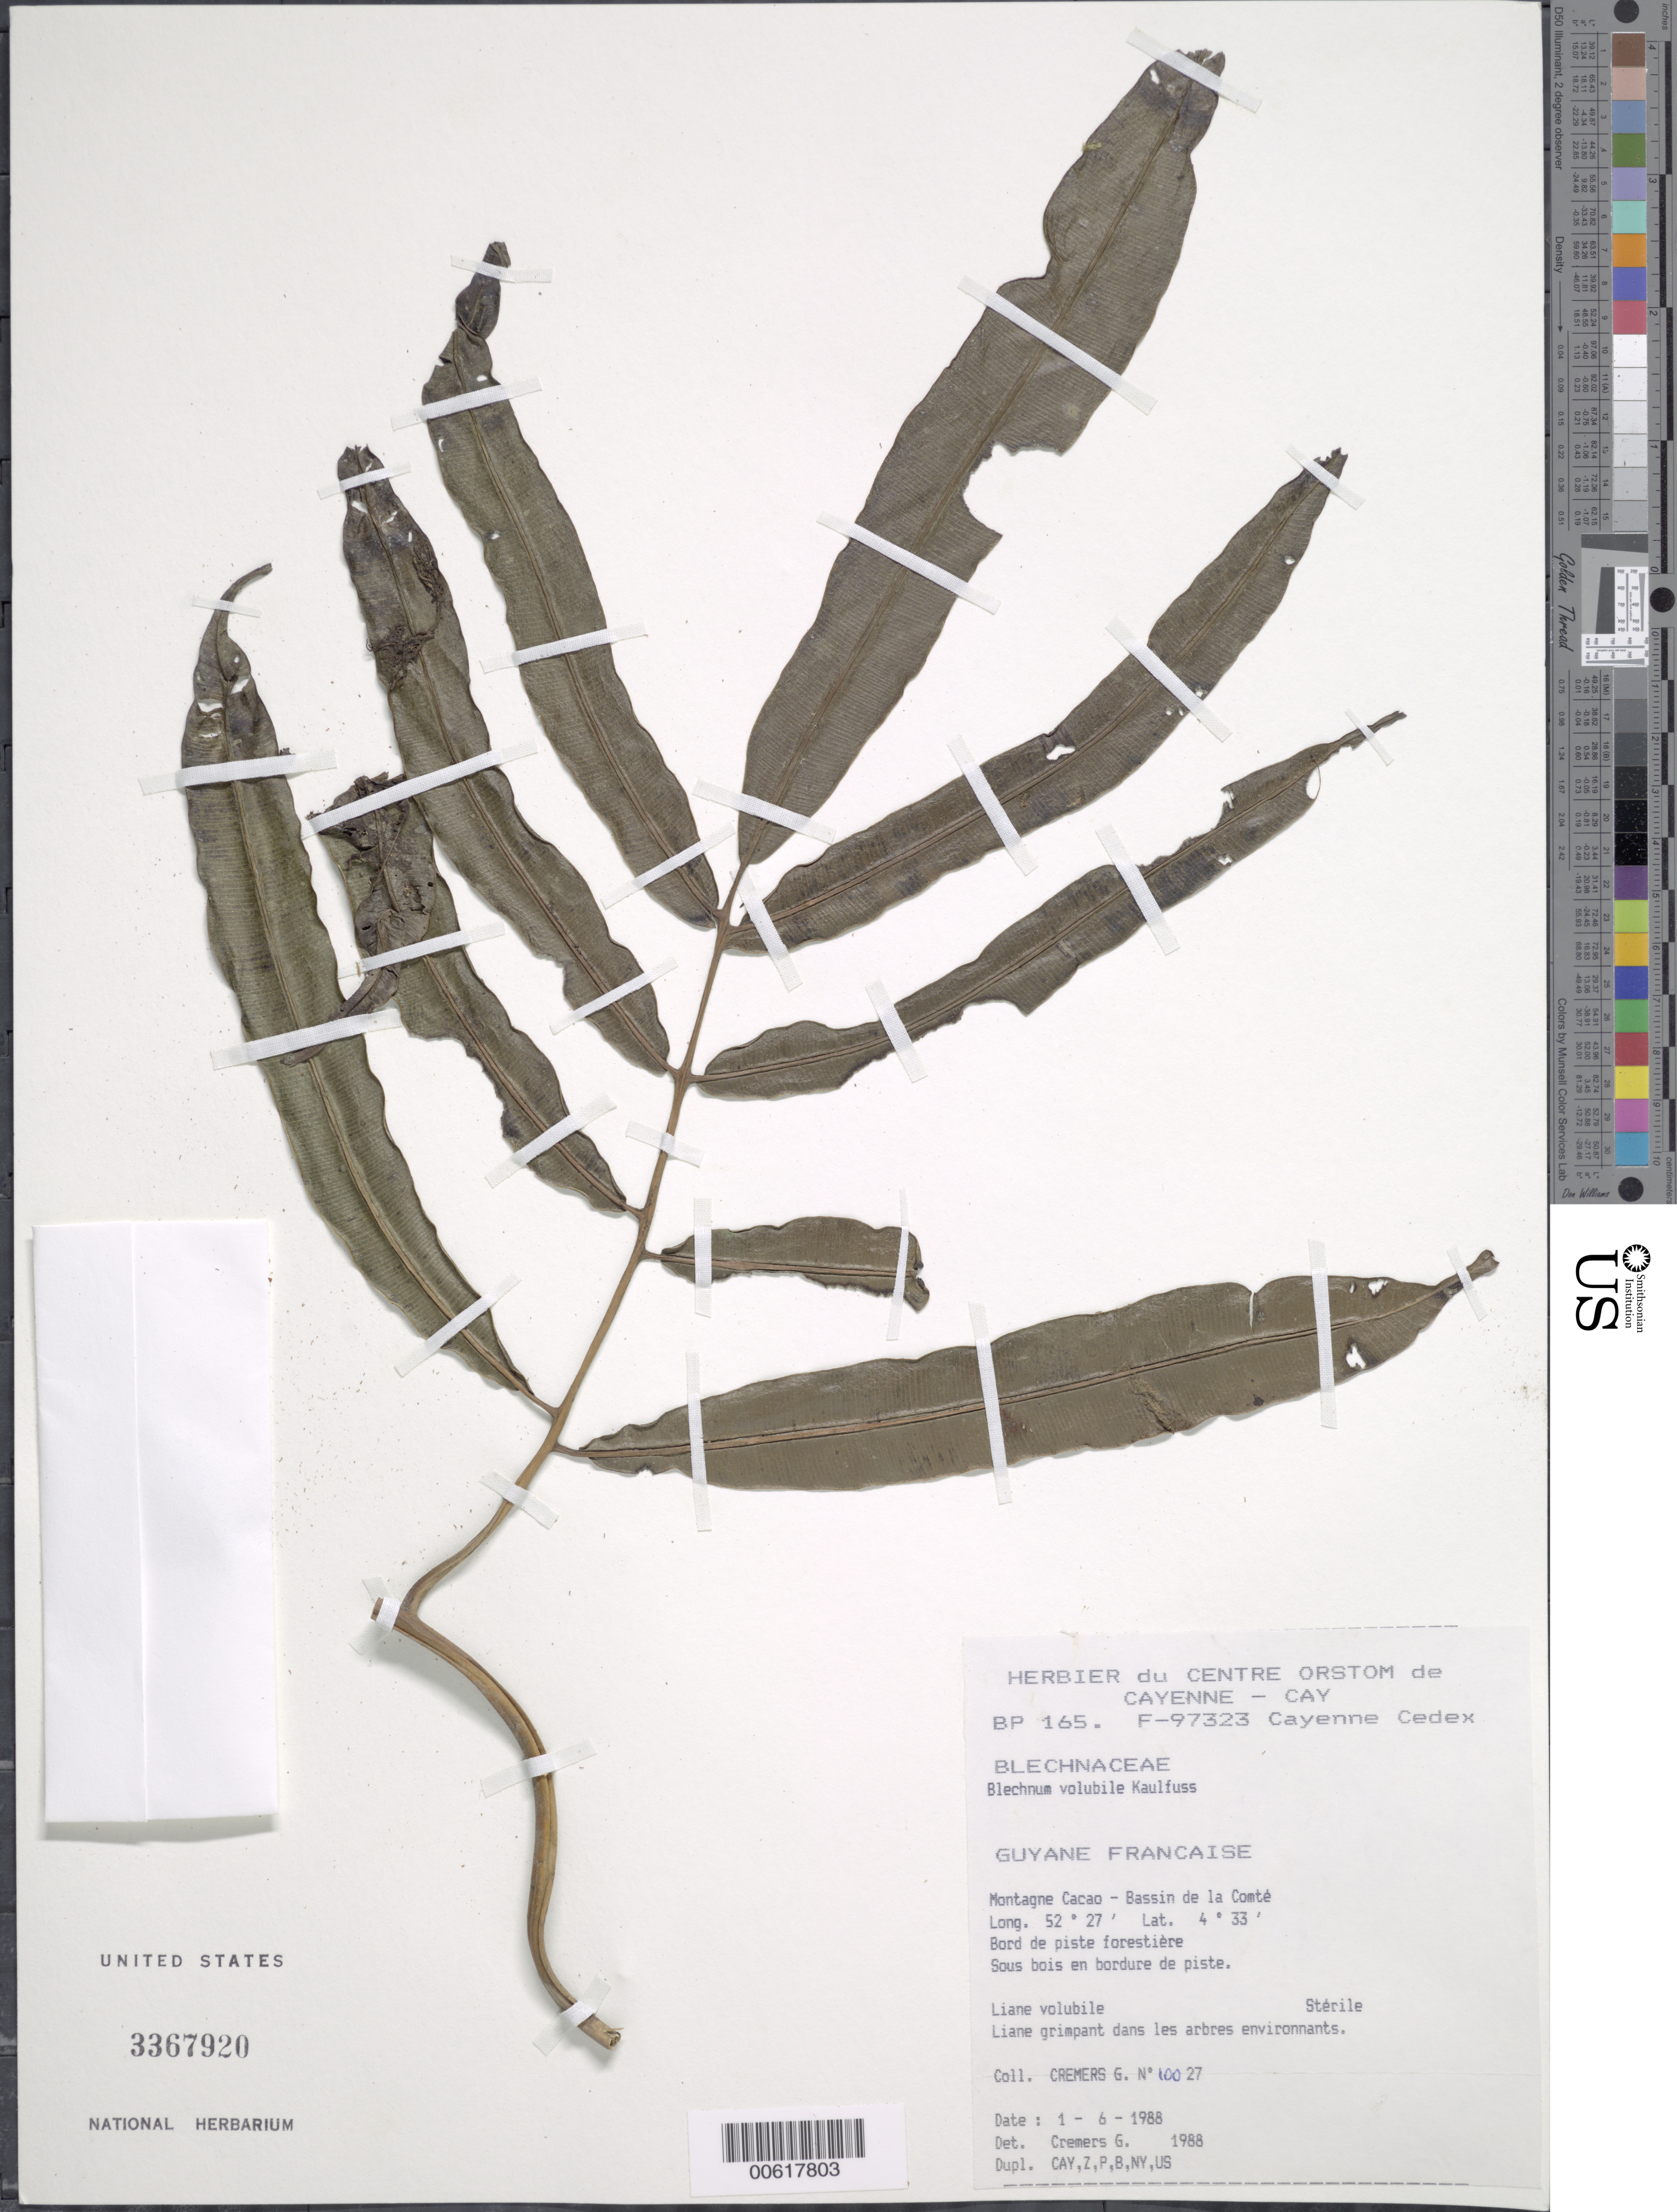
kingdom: Plantae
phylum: Tracheophyta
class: Polypodiopsida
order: Polypodiales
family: Blechnaceae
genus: Salpichlaena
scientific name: Salpichlaena volubilis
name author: (Kaulf.) J. Sm.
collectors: G. Cremers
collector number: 10027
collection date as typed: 1 Jun 1988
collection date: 1988-06-01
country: French Guiana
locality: Montagne Cacao, Bassin de la Comté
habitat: Forest trail, understory along trail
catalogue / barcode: US 3367920